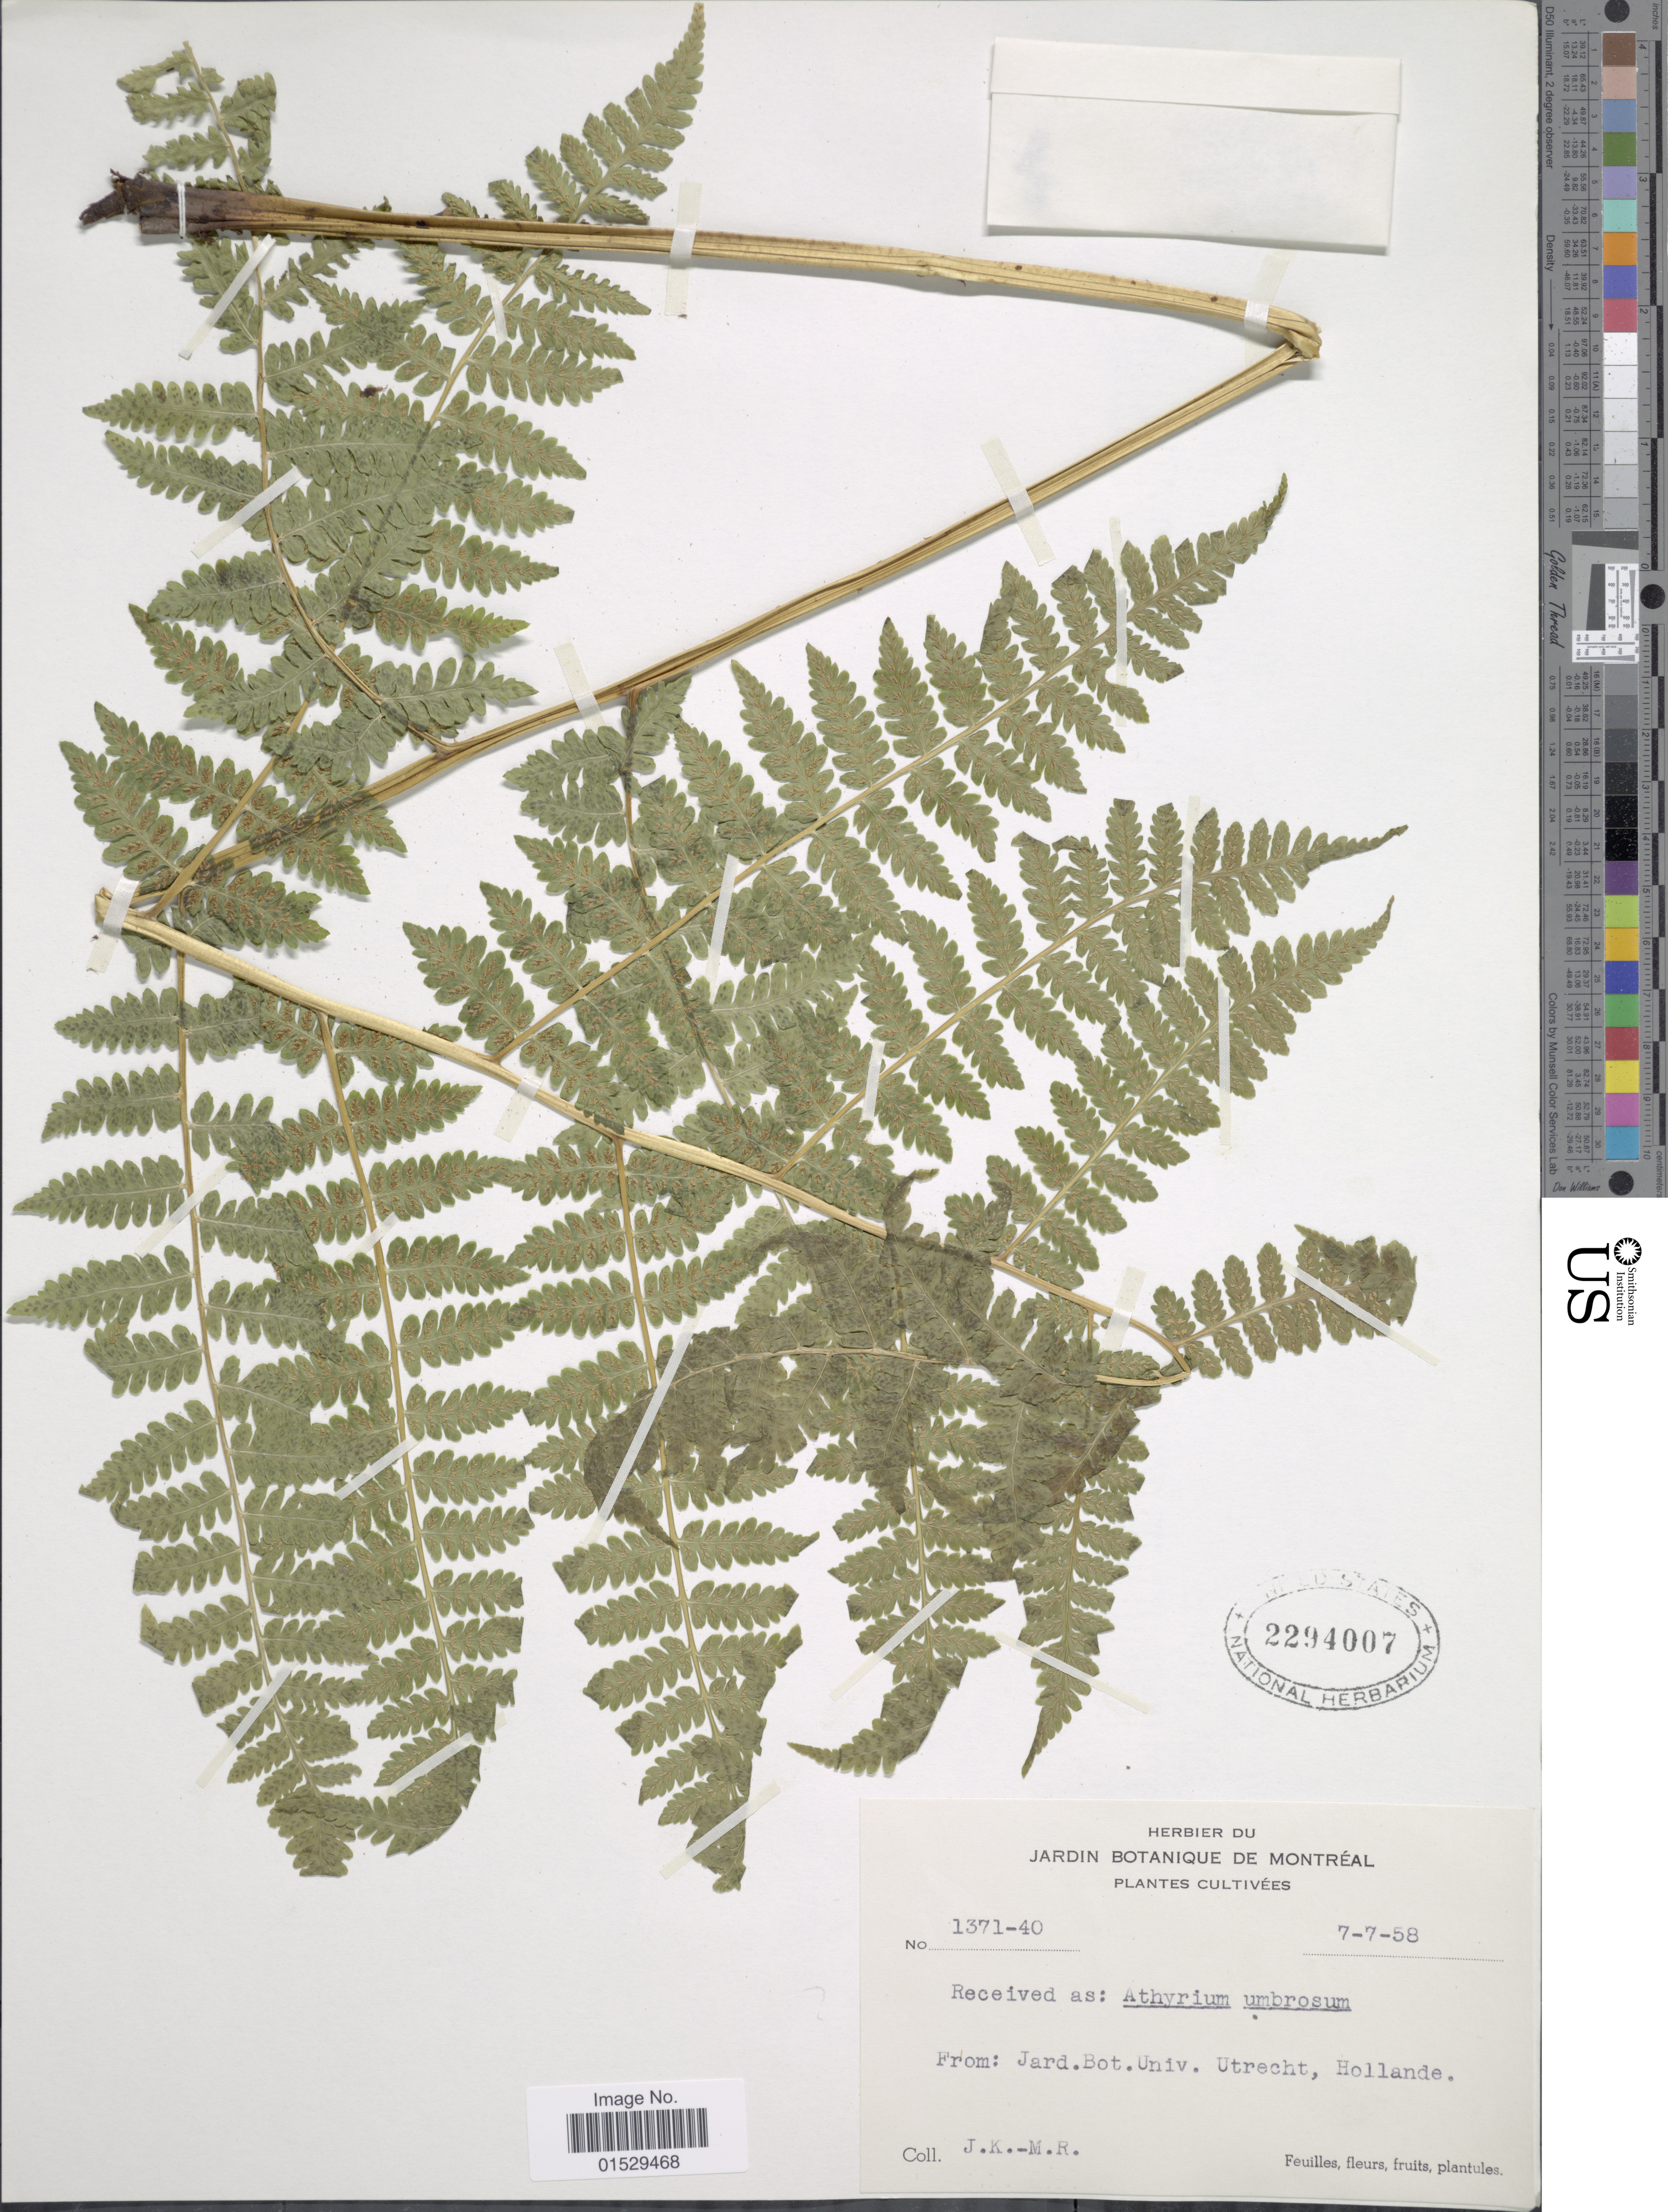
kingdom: Plantae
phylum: Tracheophyta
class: Polypodiopsida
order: Polypodiales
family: Athyriaceae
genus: Athyrium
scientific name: Athyrium umbrosum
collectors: J. K. & M. R.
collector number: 1371-40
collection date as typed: Transcribed d/m/y: 7/7/58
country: Netherlands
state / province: Utrecht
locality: Jard. Bot. Univ. Utrecht, Hollande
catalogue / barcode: US 2294007